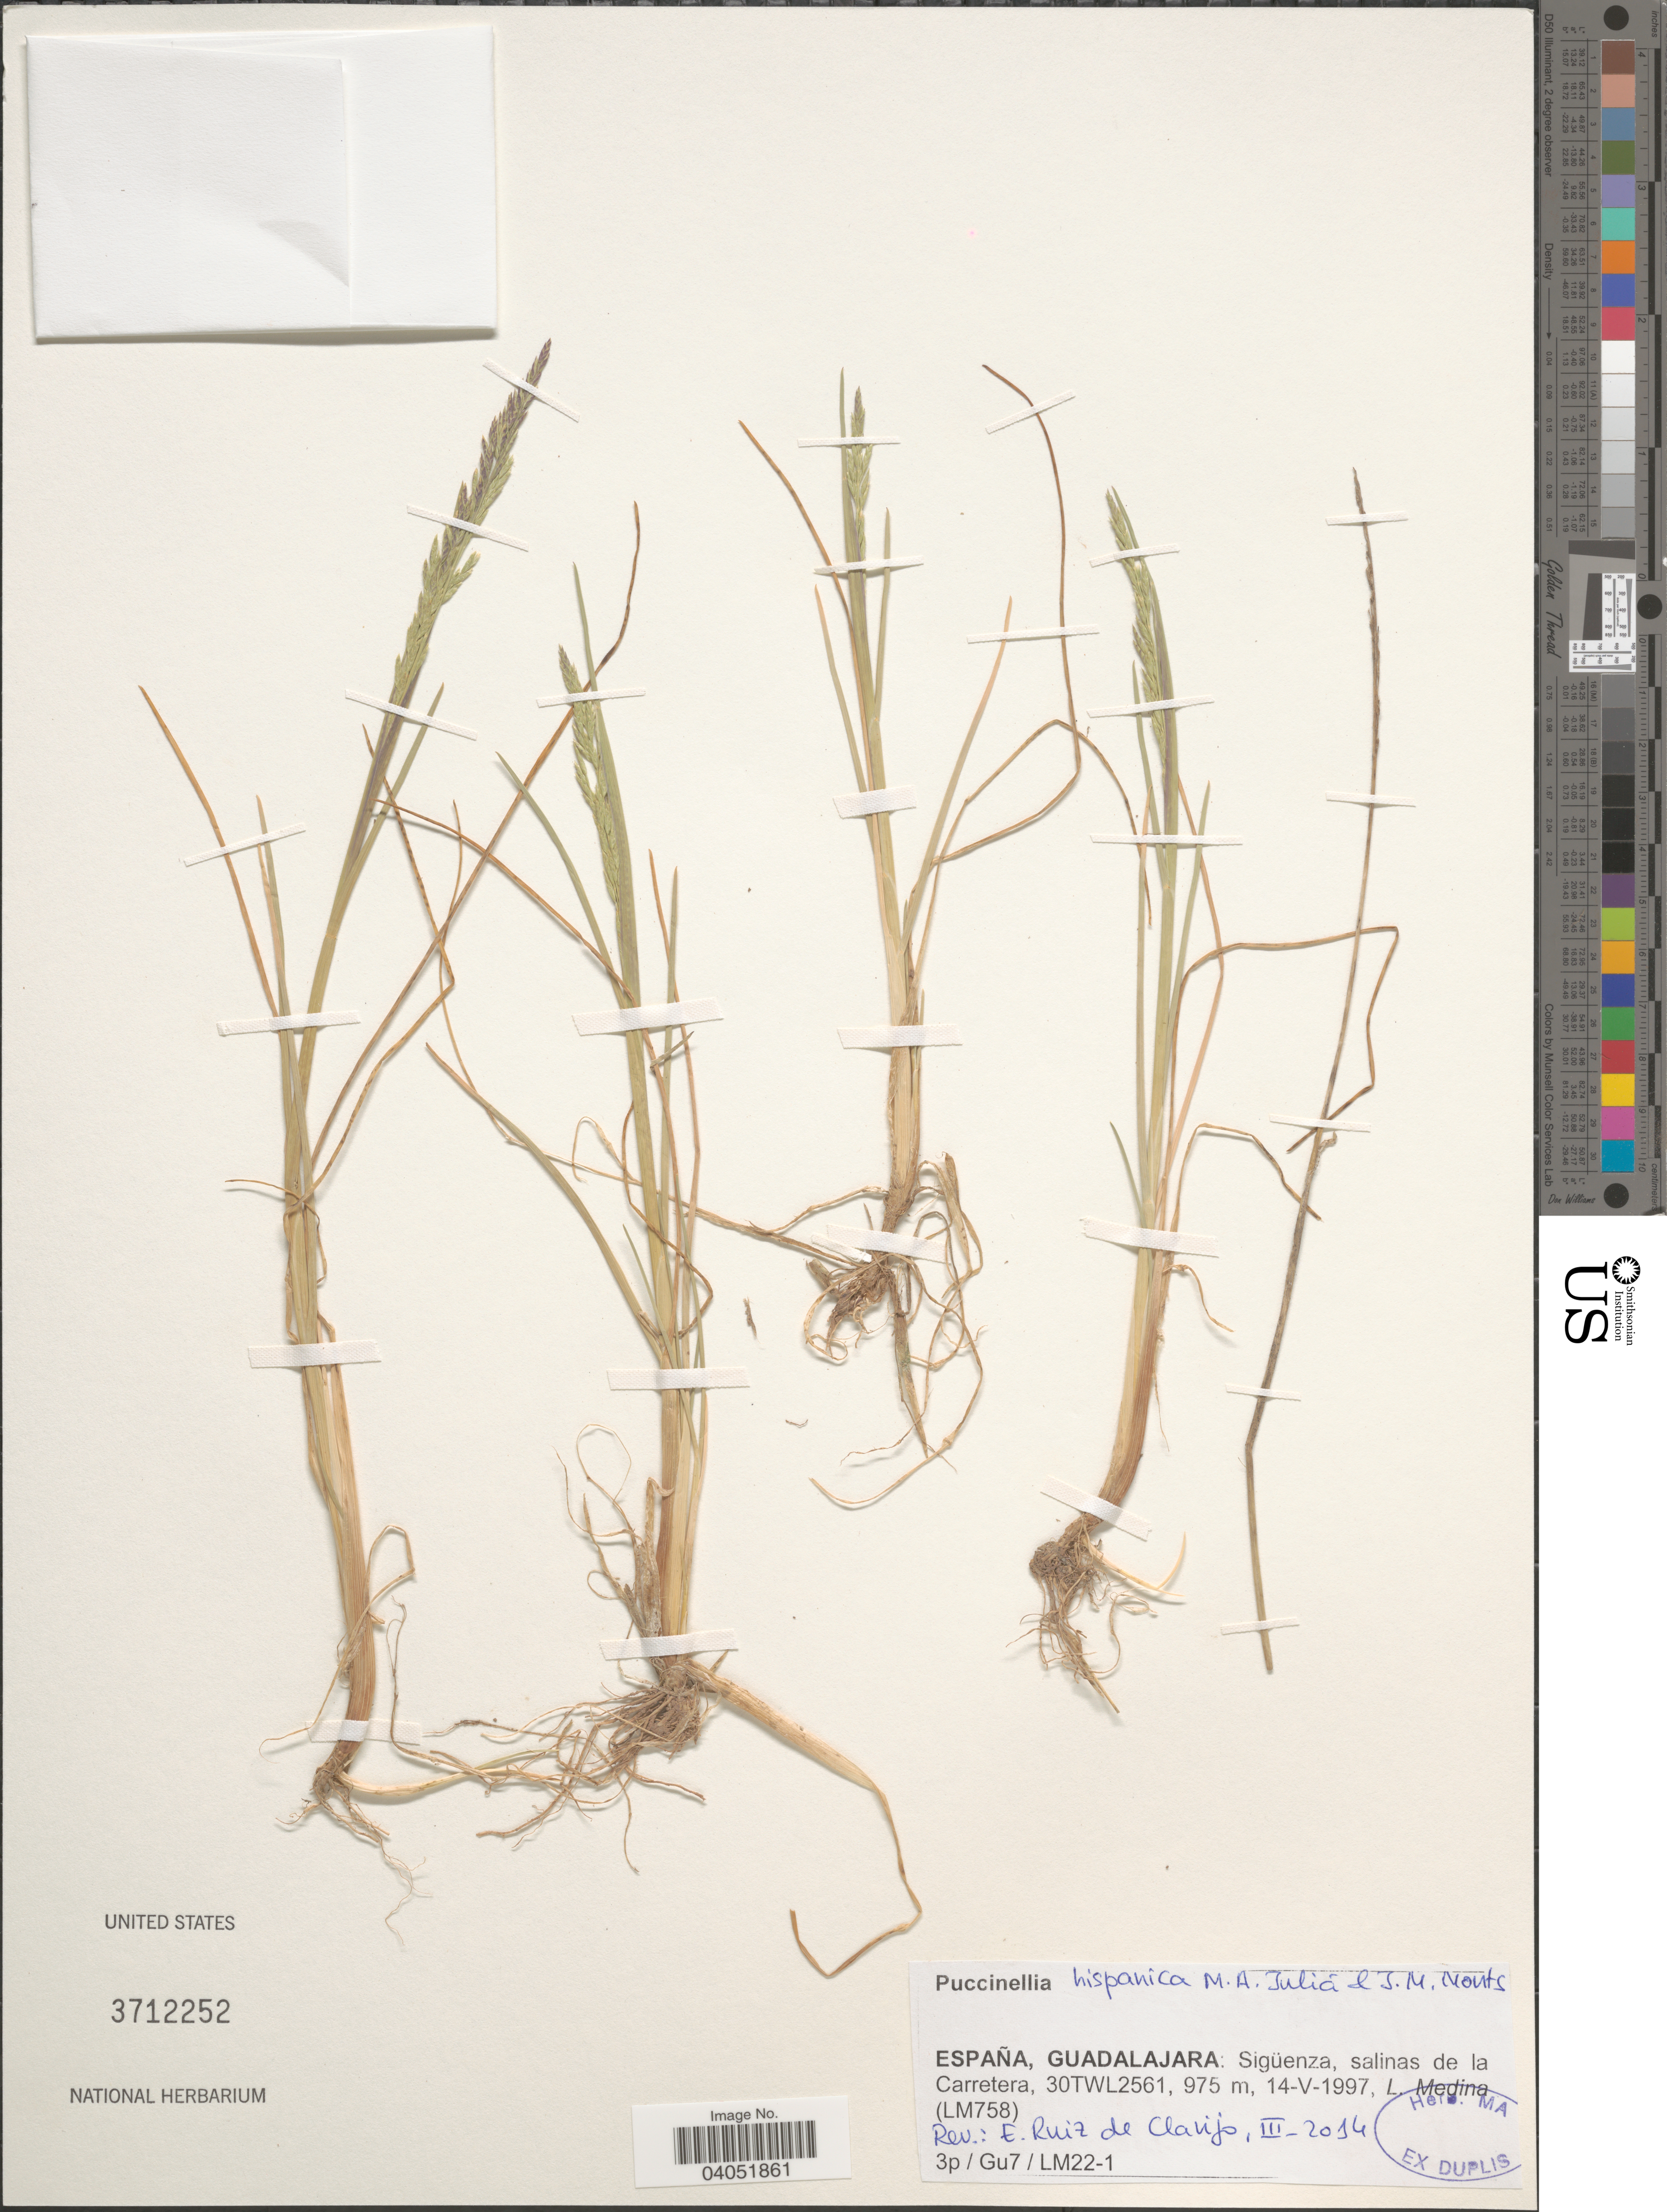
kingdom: Plantae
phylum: Tracheophyta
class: Liliopsida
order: Poales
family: Poaceae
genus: Puccinellia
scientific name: Puccinellia hispanica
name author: Julià & G. Monts.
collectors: L. Medina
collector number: LM758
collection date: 1997-05-14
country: Spain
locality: España, Guadalajara: Sigüenza, salinas de la Carretera, 30TWL2561.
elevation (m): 975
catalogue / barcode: US 3712252